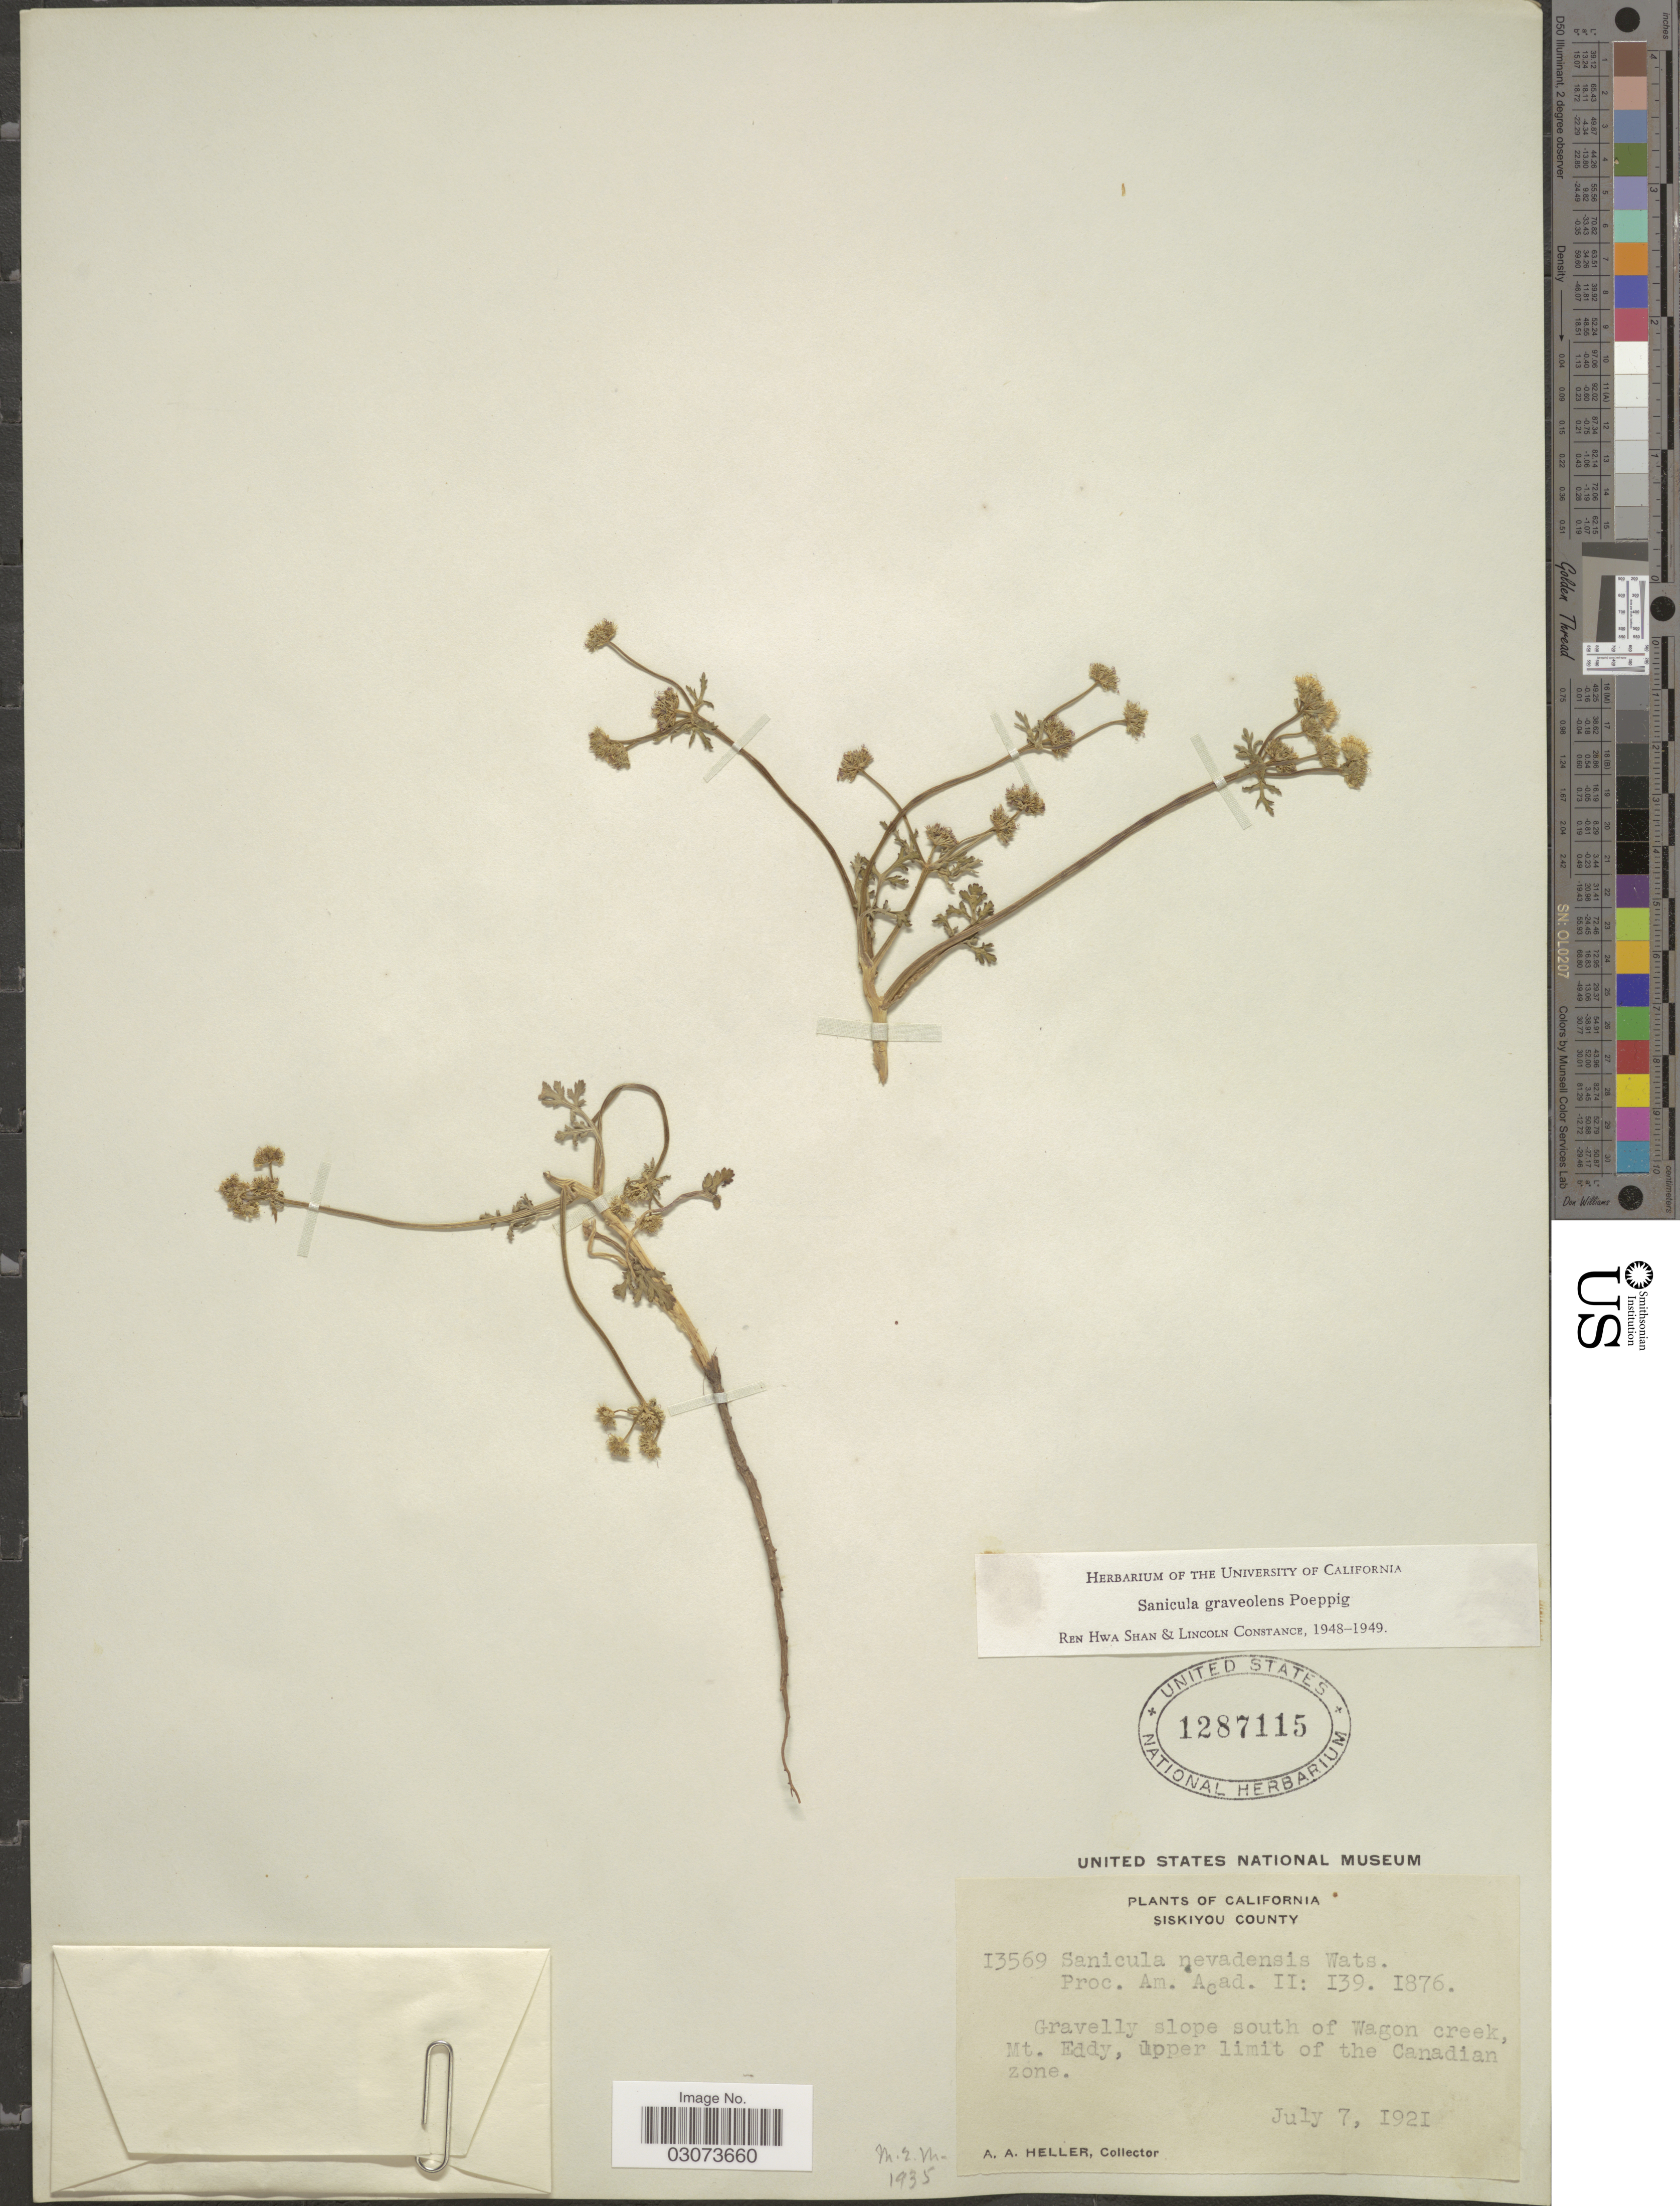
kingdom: Plantae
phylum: Tracheophyta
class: Magnoliopsida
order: Apiales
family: Apiaceae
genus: Sanicula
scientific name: Sanicula graveolens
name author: Poepp. ex DC.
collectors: A. A. Heller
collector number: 13569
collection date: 1921-07-07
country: United States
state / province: California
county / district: Siskiyou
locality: Siskiyou County. South of Wagon creek, Mt. Eddy, upper limit of the Canadian Zone.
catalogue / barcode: US 1287115